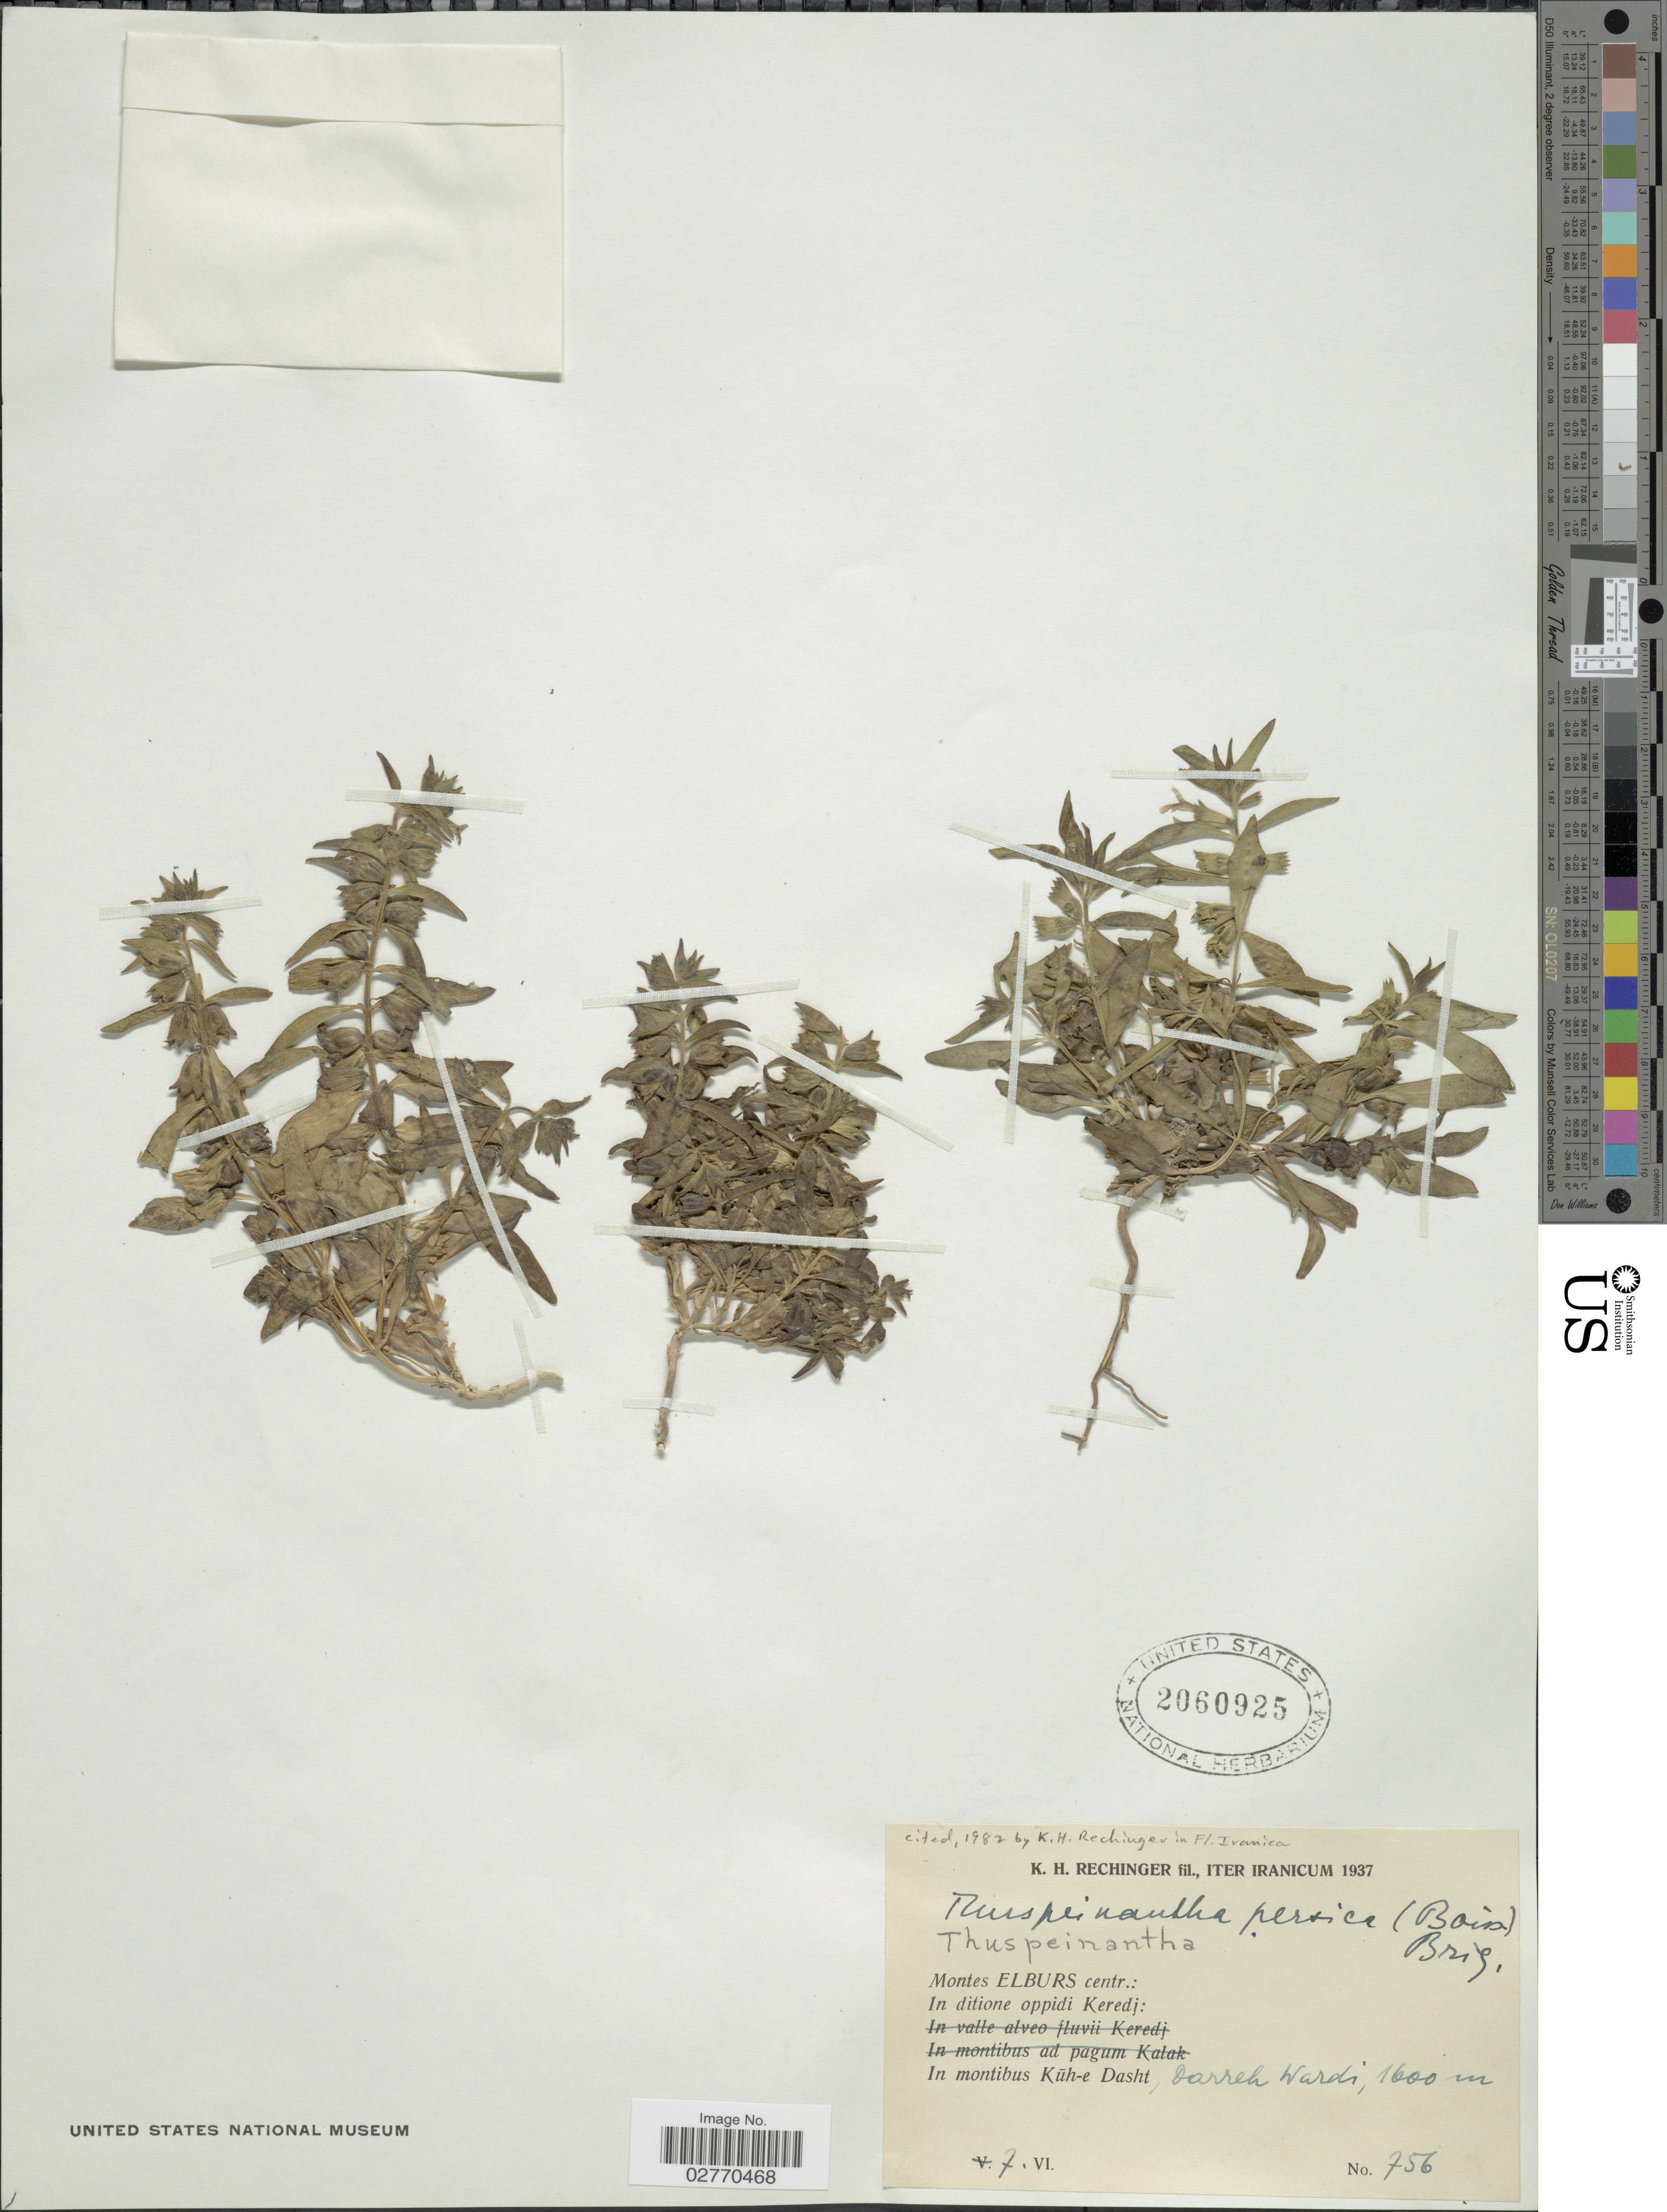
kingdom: Plantae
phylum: Tracheophyta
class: Magnoliopsida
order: Lamiales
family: Lamiaceae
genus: Thuspeinanta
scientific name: Thuspeinanta persica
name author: (Boiss.) Briq.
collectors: K. H. Rechinger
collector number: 756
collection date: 1937-06-07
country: Iran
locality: Montes Elburs centr.: In ditione oppidi Keredj: In montibus Kúh-e Dasht, Darreh Wardi.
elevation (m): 1600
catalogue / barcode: US 2060925